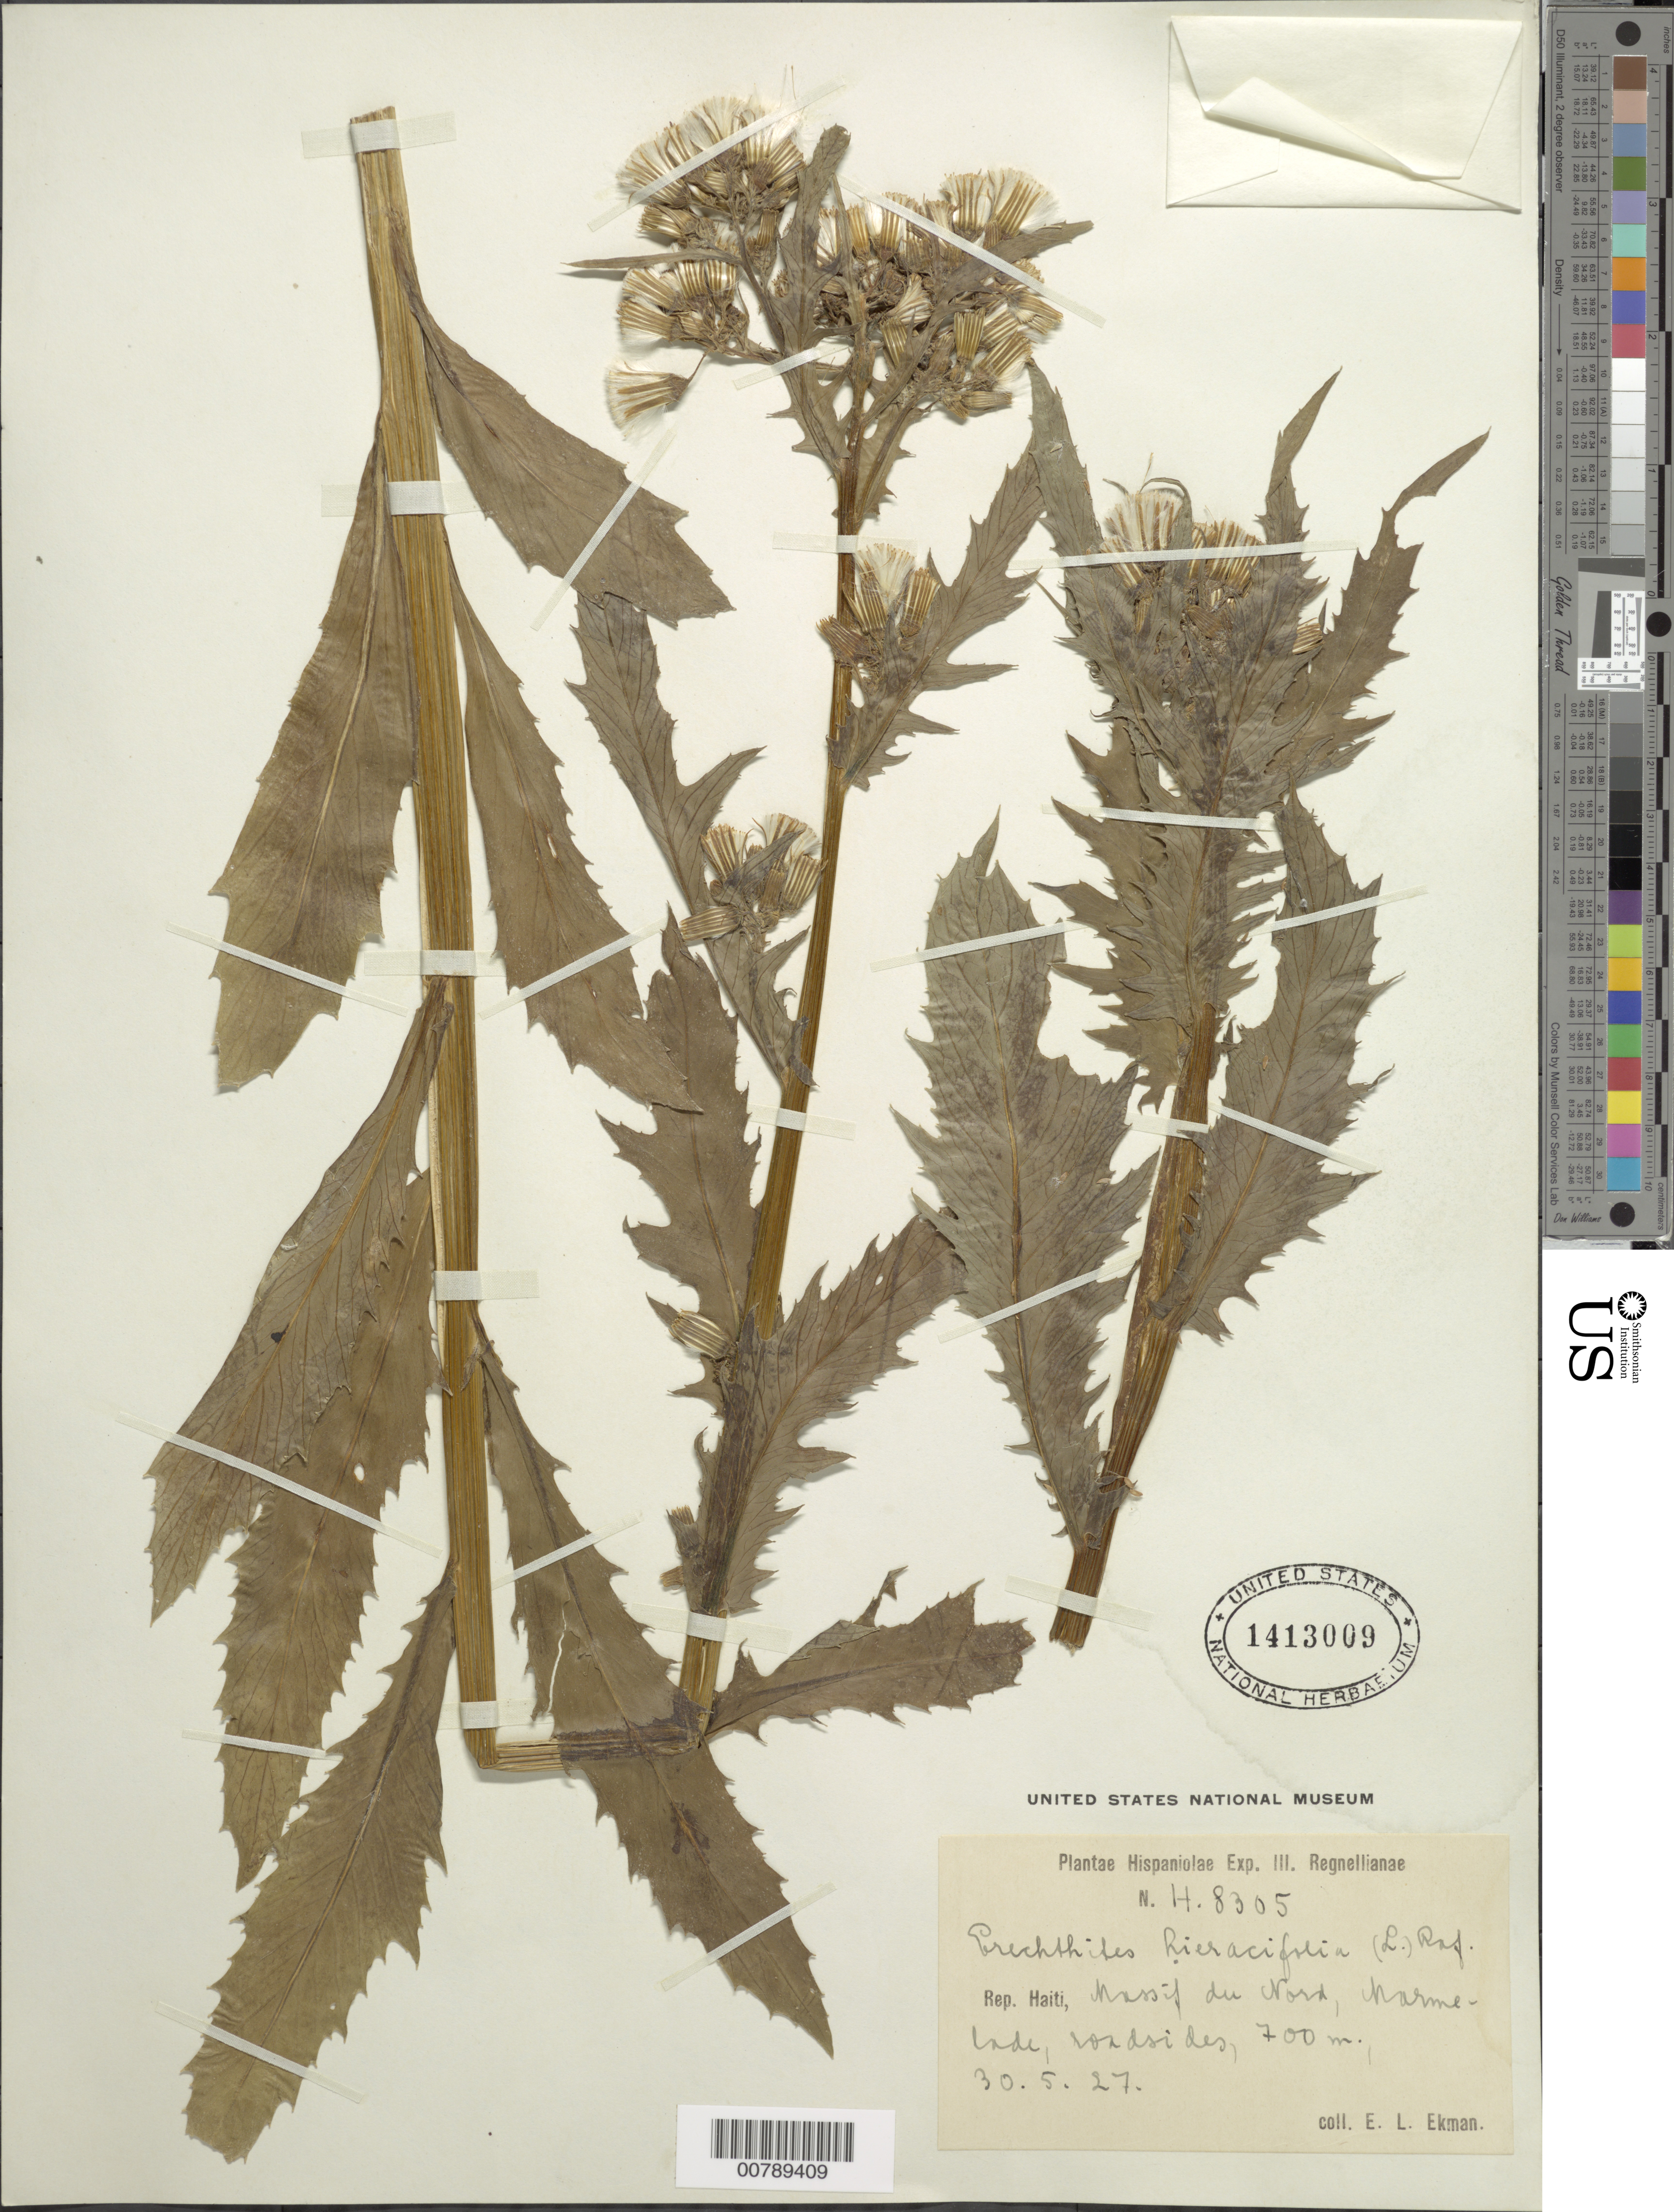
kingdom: Plantae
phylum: Tracheophyta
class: Magnoliopsida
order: Asterales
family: Asteraceae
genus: Erechtites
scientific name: Erechtites hieraciifolius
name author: (L.) Raf. ex DC.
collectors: E. L. Ekman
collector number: H 8305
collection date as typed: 30 May 1927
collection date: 1927-05-30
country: Haiti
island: Hispaniola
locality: Massif du Nord, Morne-Inde, roadsides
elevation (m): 700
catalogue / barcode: US 1413009